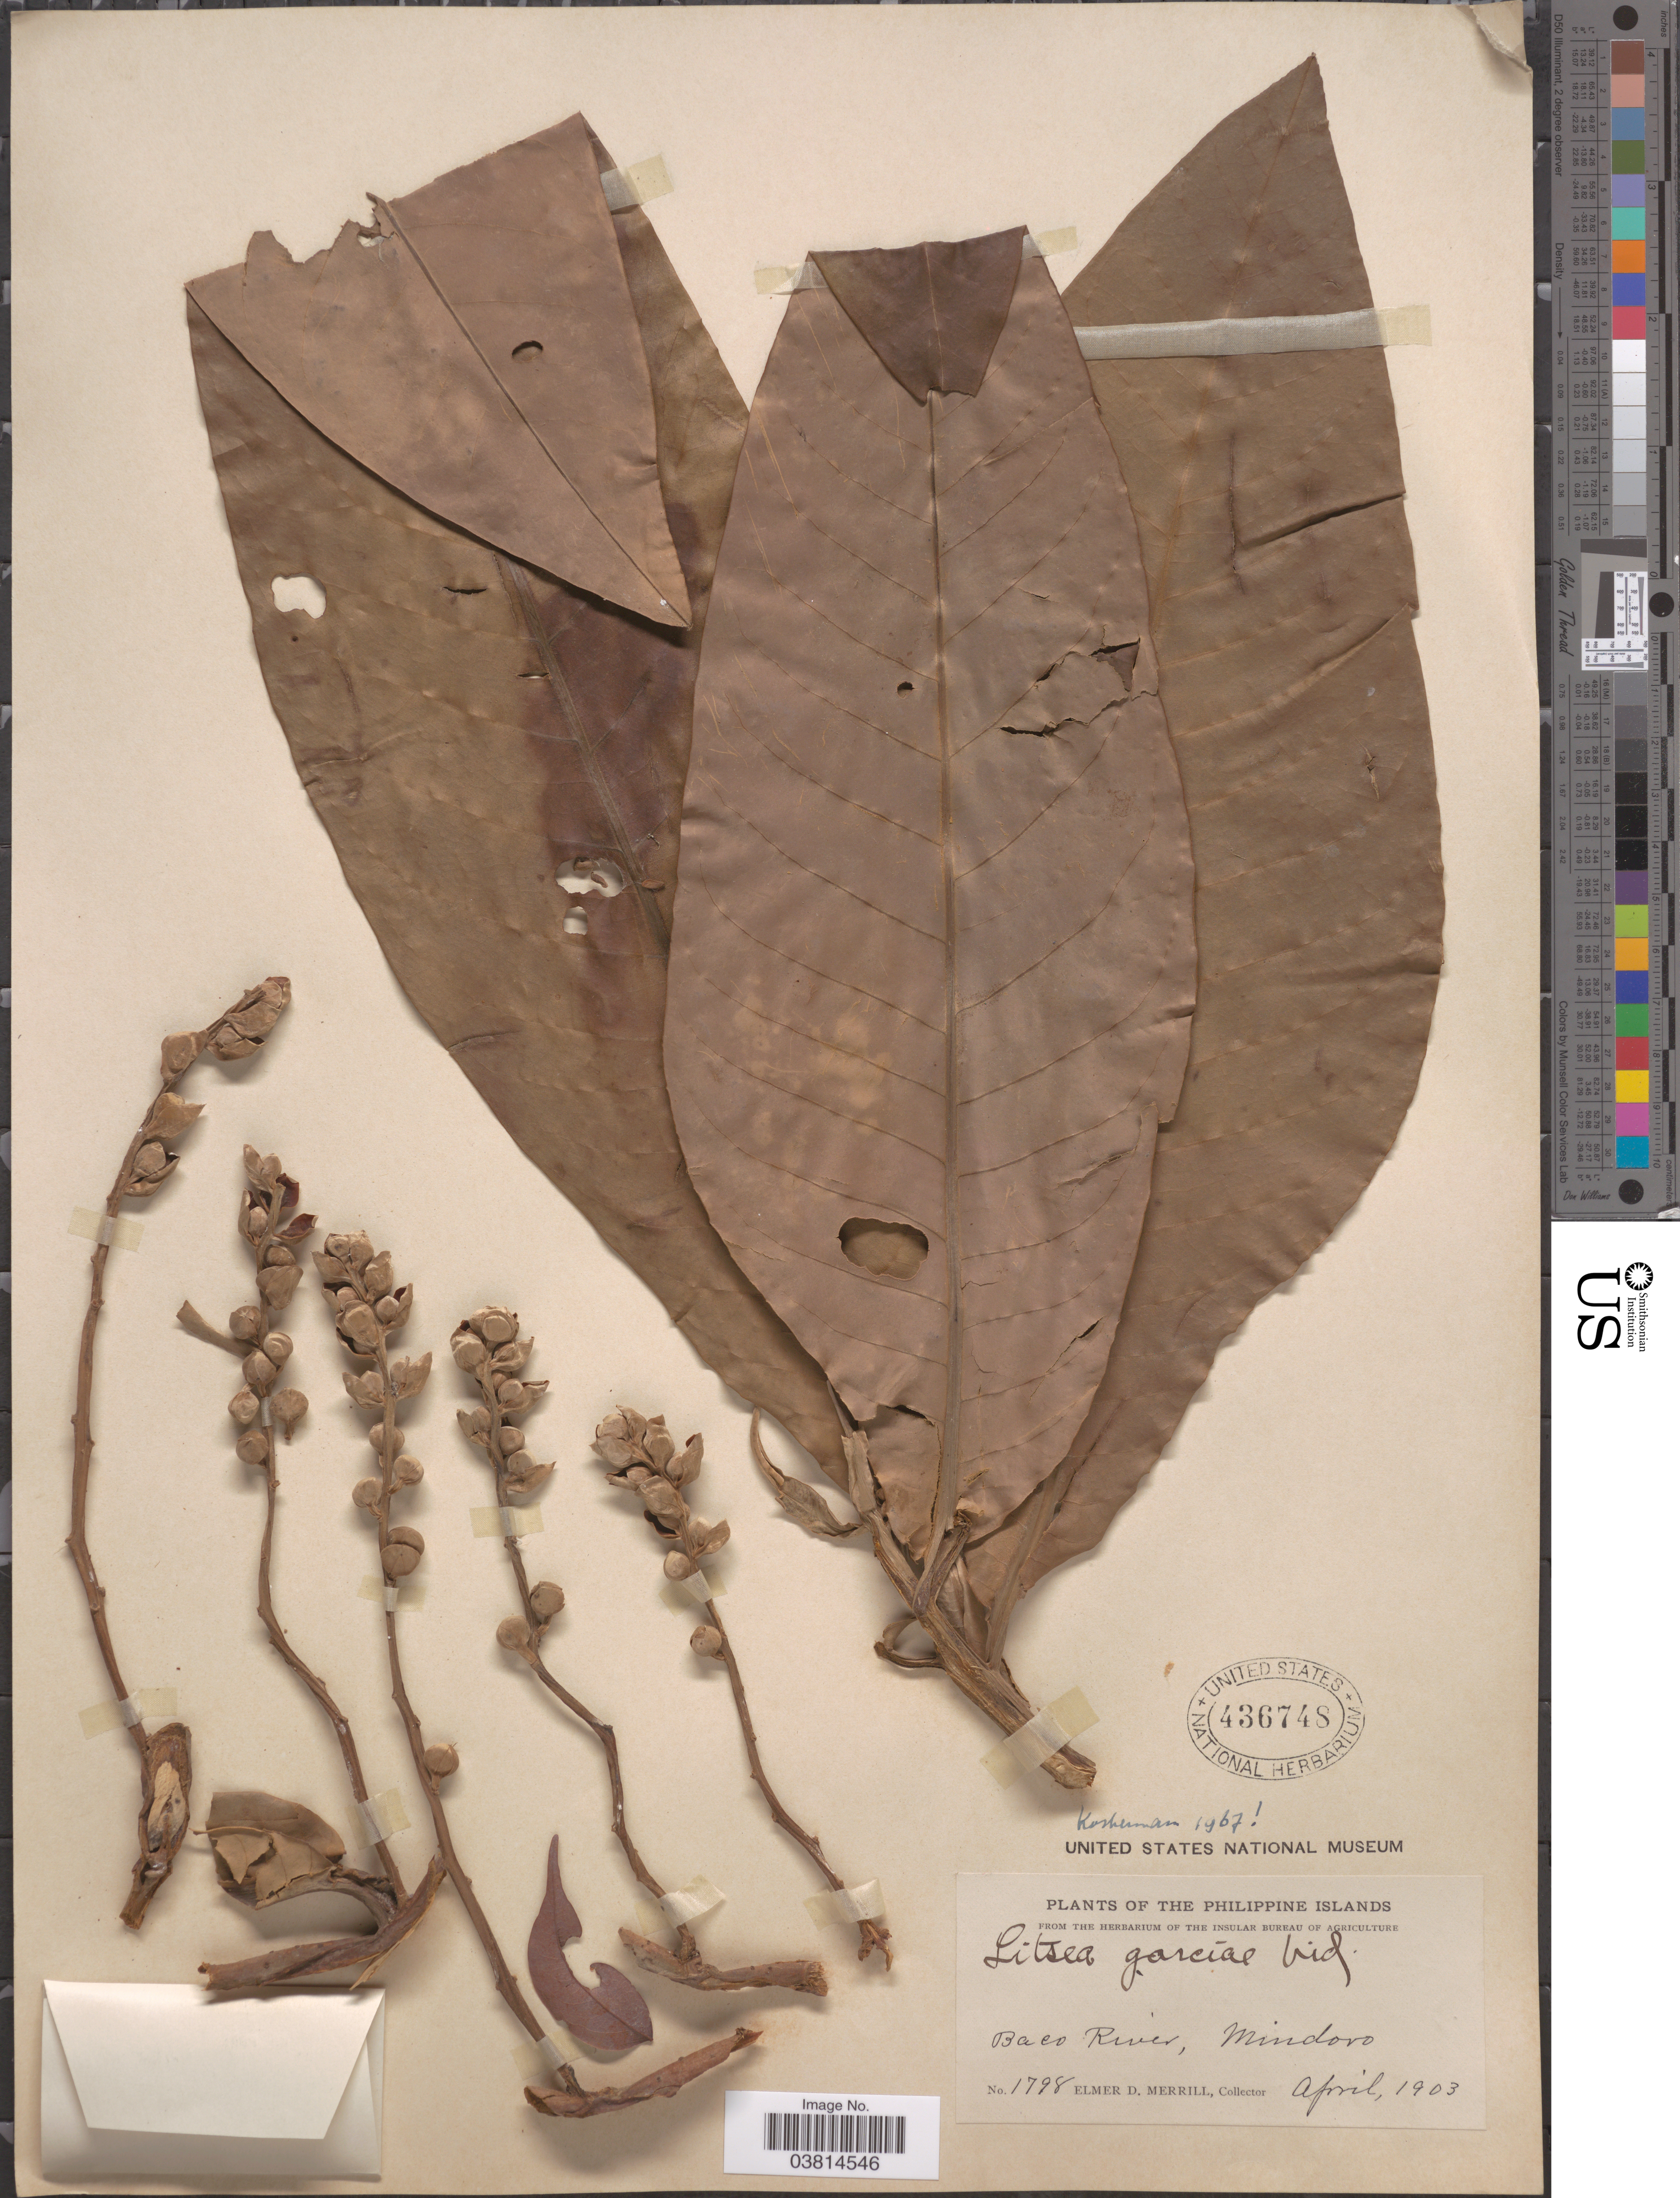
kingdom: Plantae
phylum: Tracheophyta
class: Magnoliopsida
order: Laurales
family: Lauraceae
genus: Litsea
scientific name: Litsea garciae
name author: S. Vidal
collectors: E. D. Merrill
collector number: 1798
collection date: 1903-04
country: Philippines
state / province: Mimaropa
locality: Baco River, Mindoro.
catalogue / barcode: US 436748